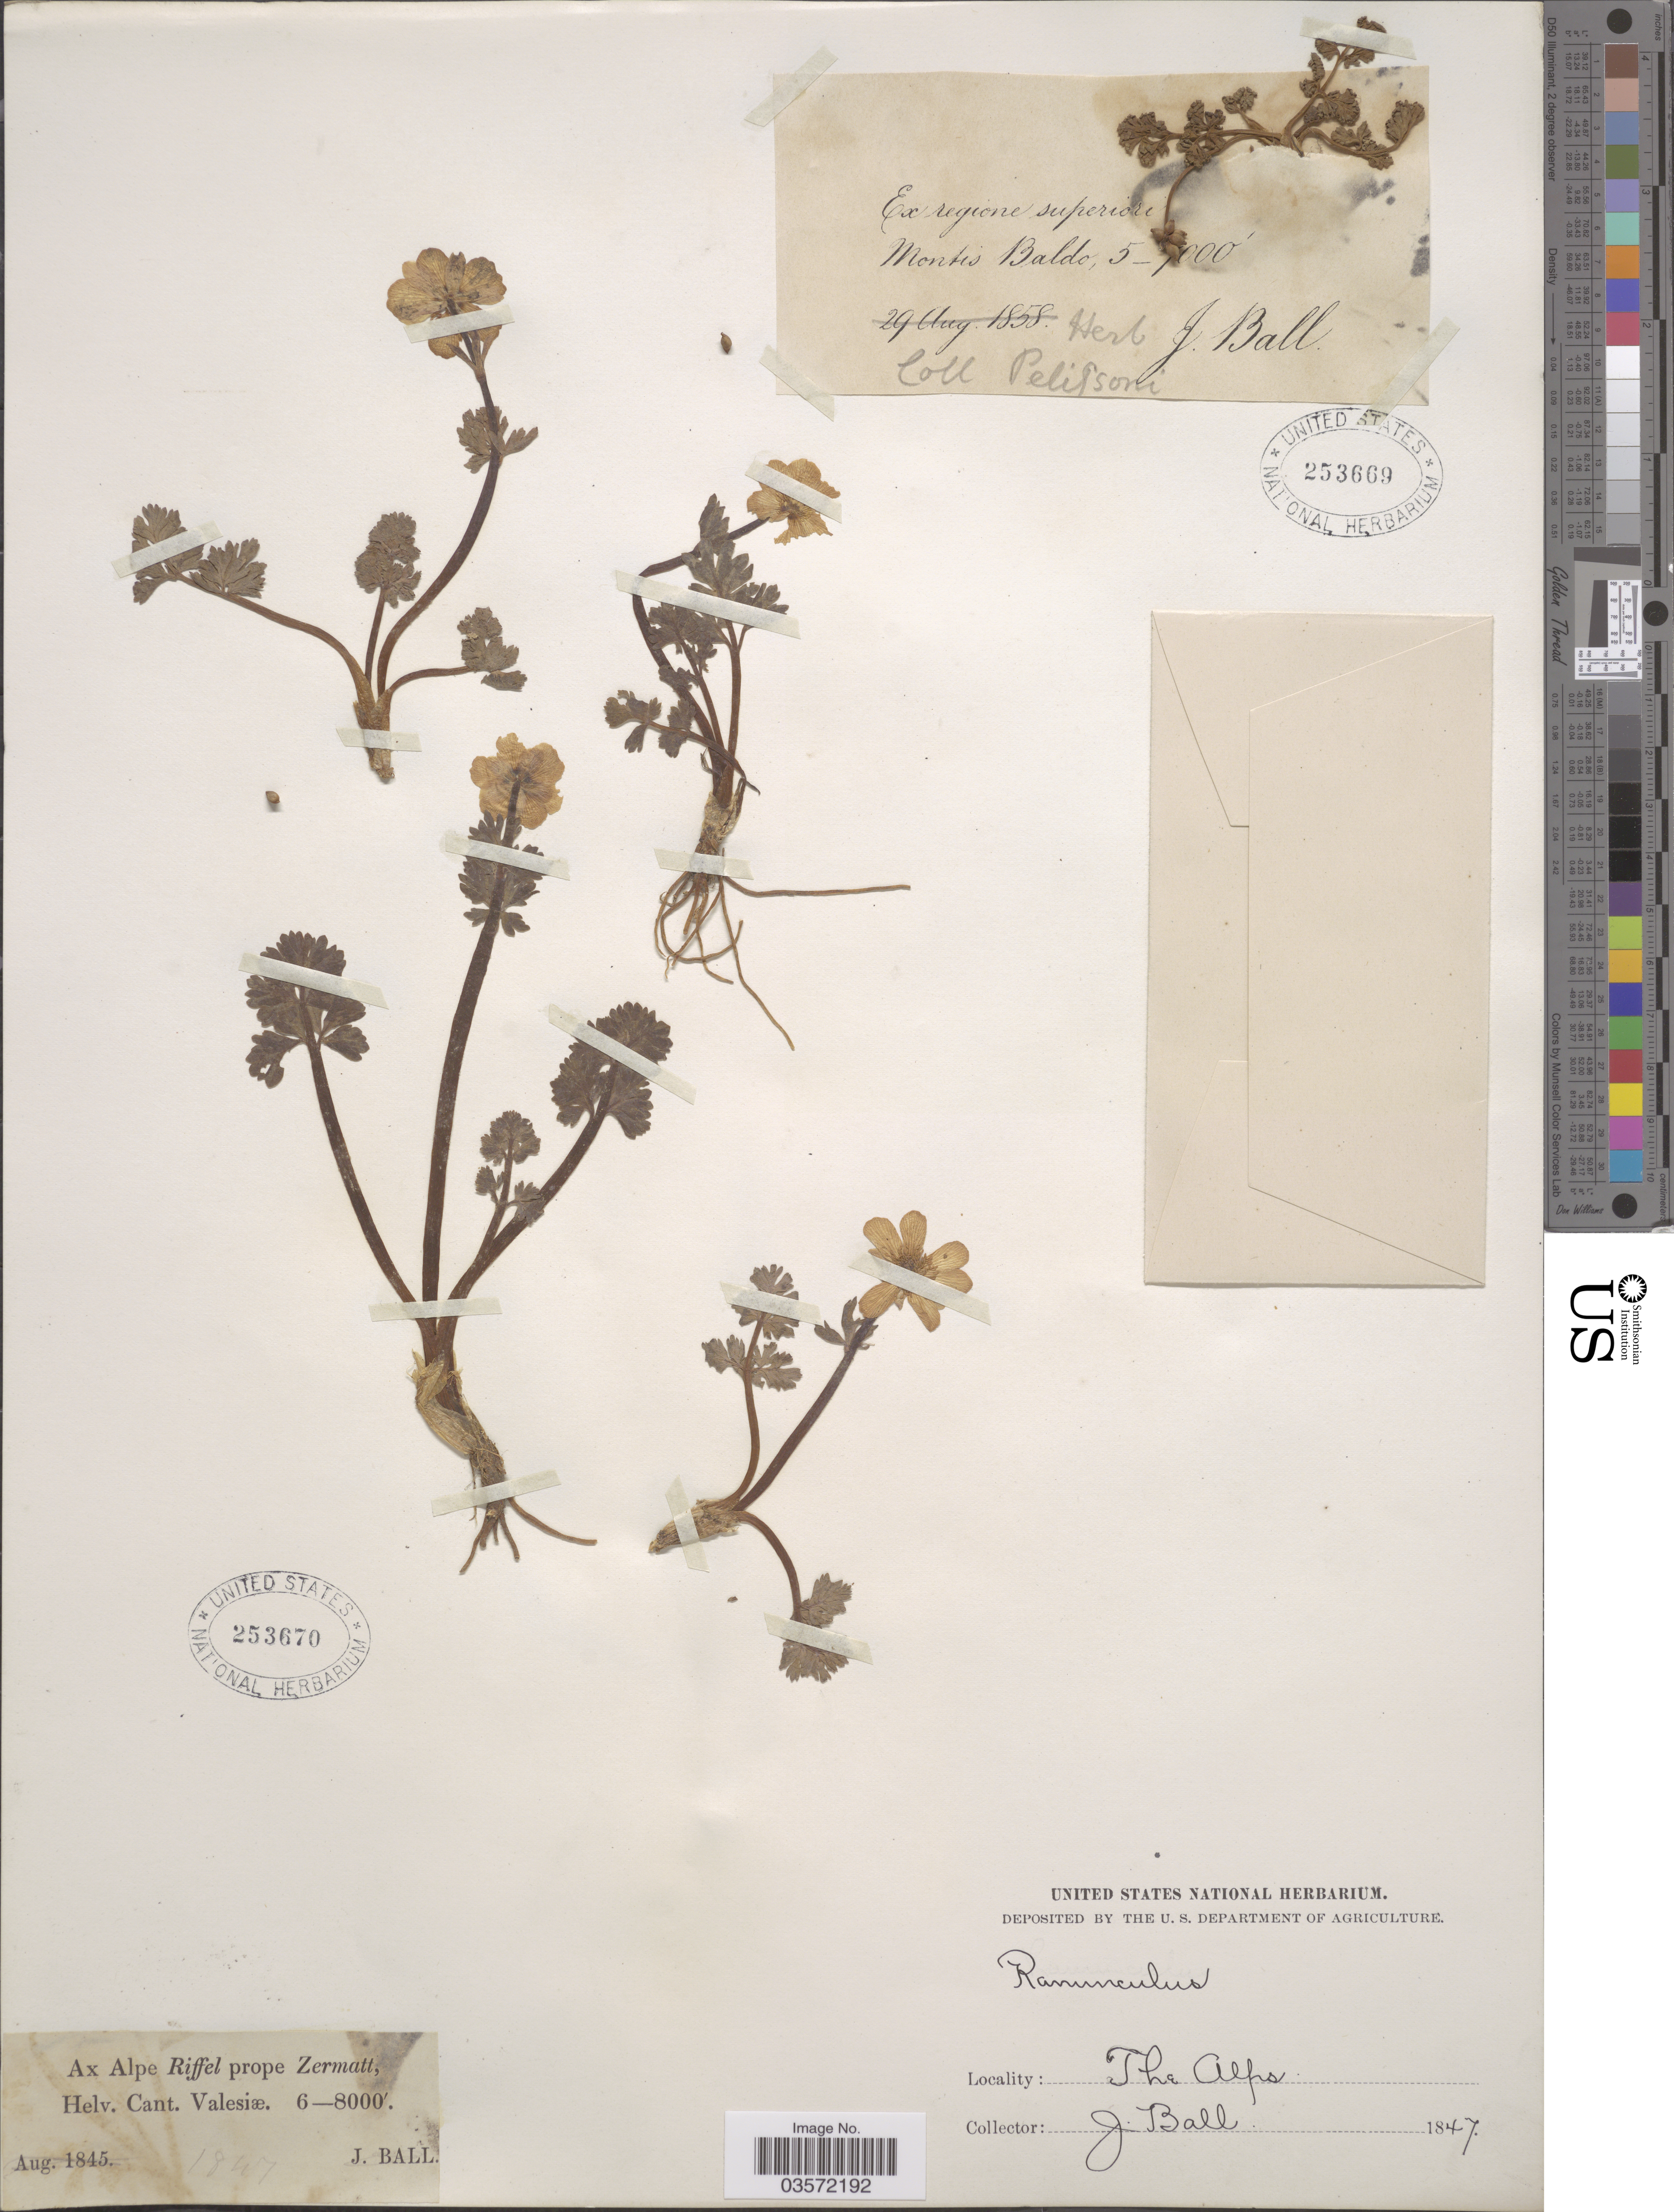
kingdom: Plantae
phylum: Tracheophyta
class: Magnoliopsida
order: Ranunculales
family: Ranunculaceae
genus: Ranunculus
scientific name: Ranunculus sp.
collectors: J. Ball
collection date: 1847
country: Switzerland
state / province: Valais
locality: Ax Alpe Riffel prope Zermatt, Helv. Cant. Valesiæ. The Alps.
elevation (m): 1829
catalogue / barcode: US 253670